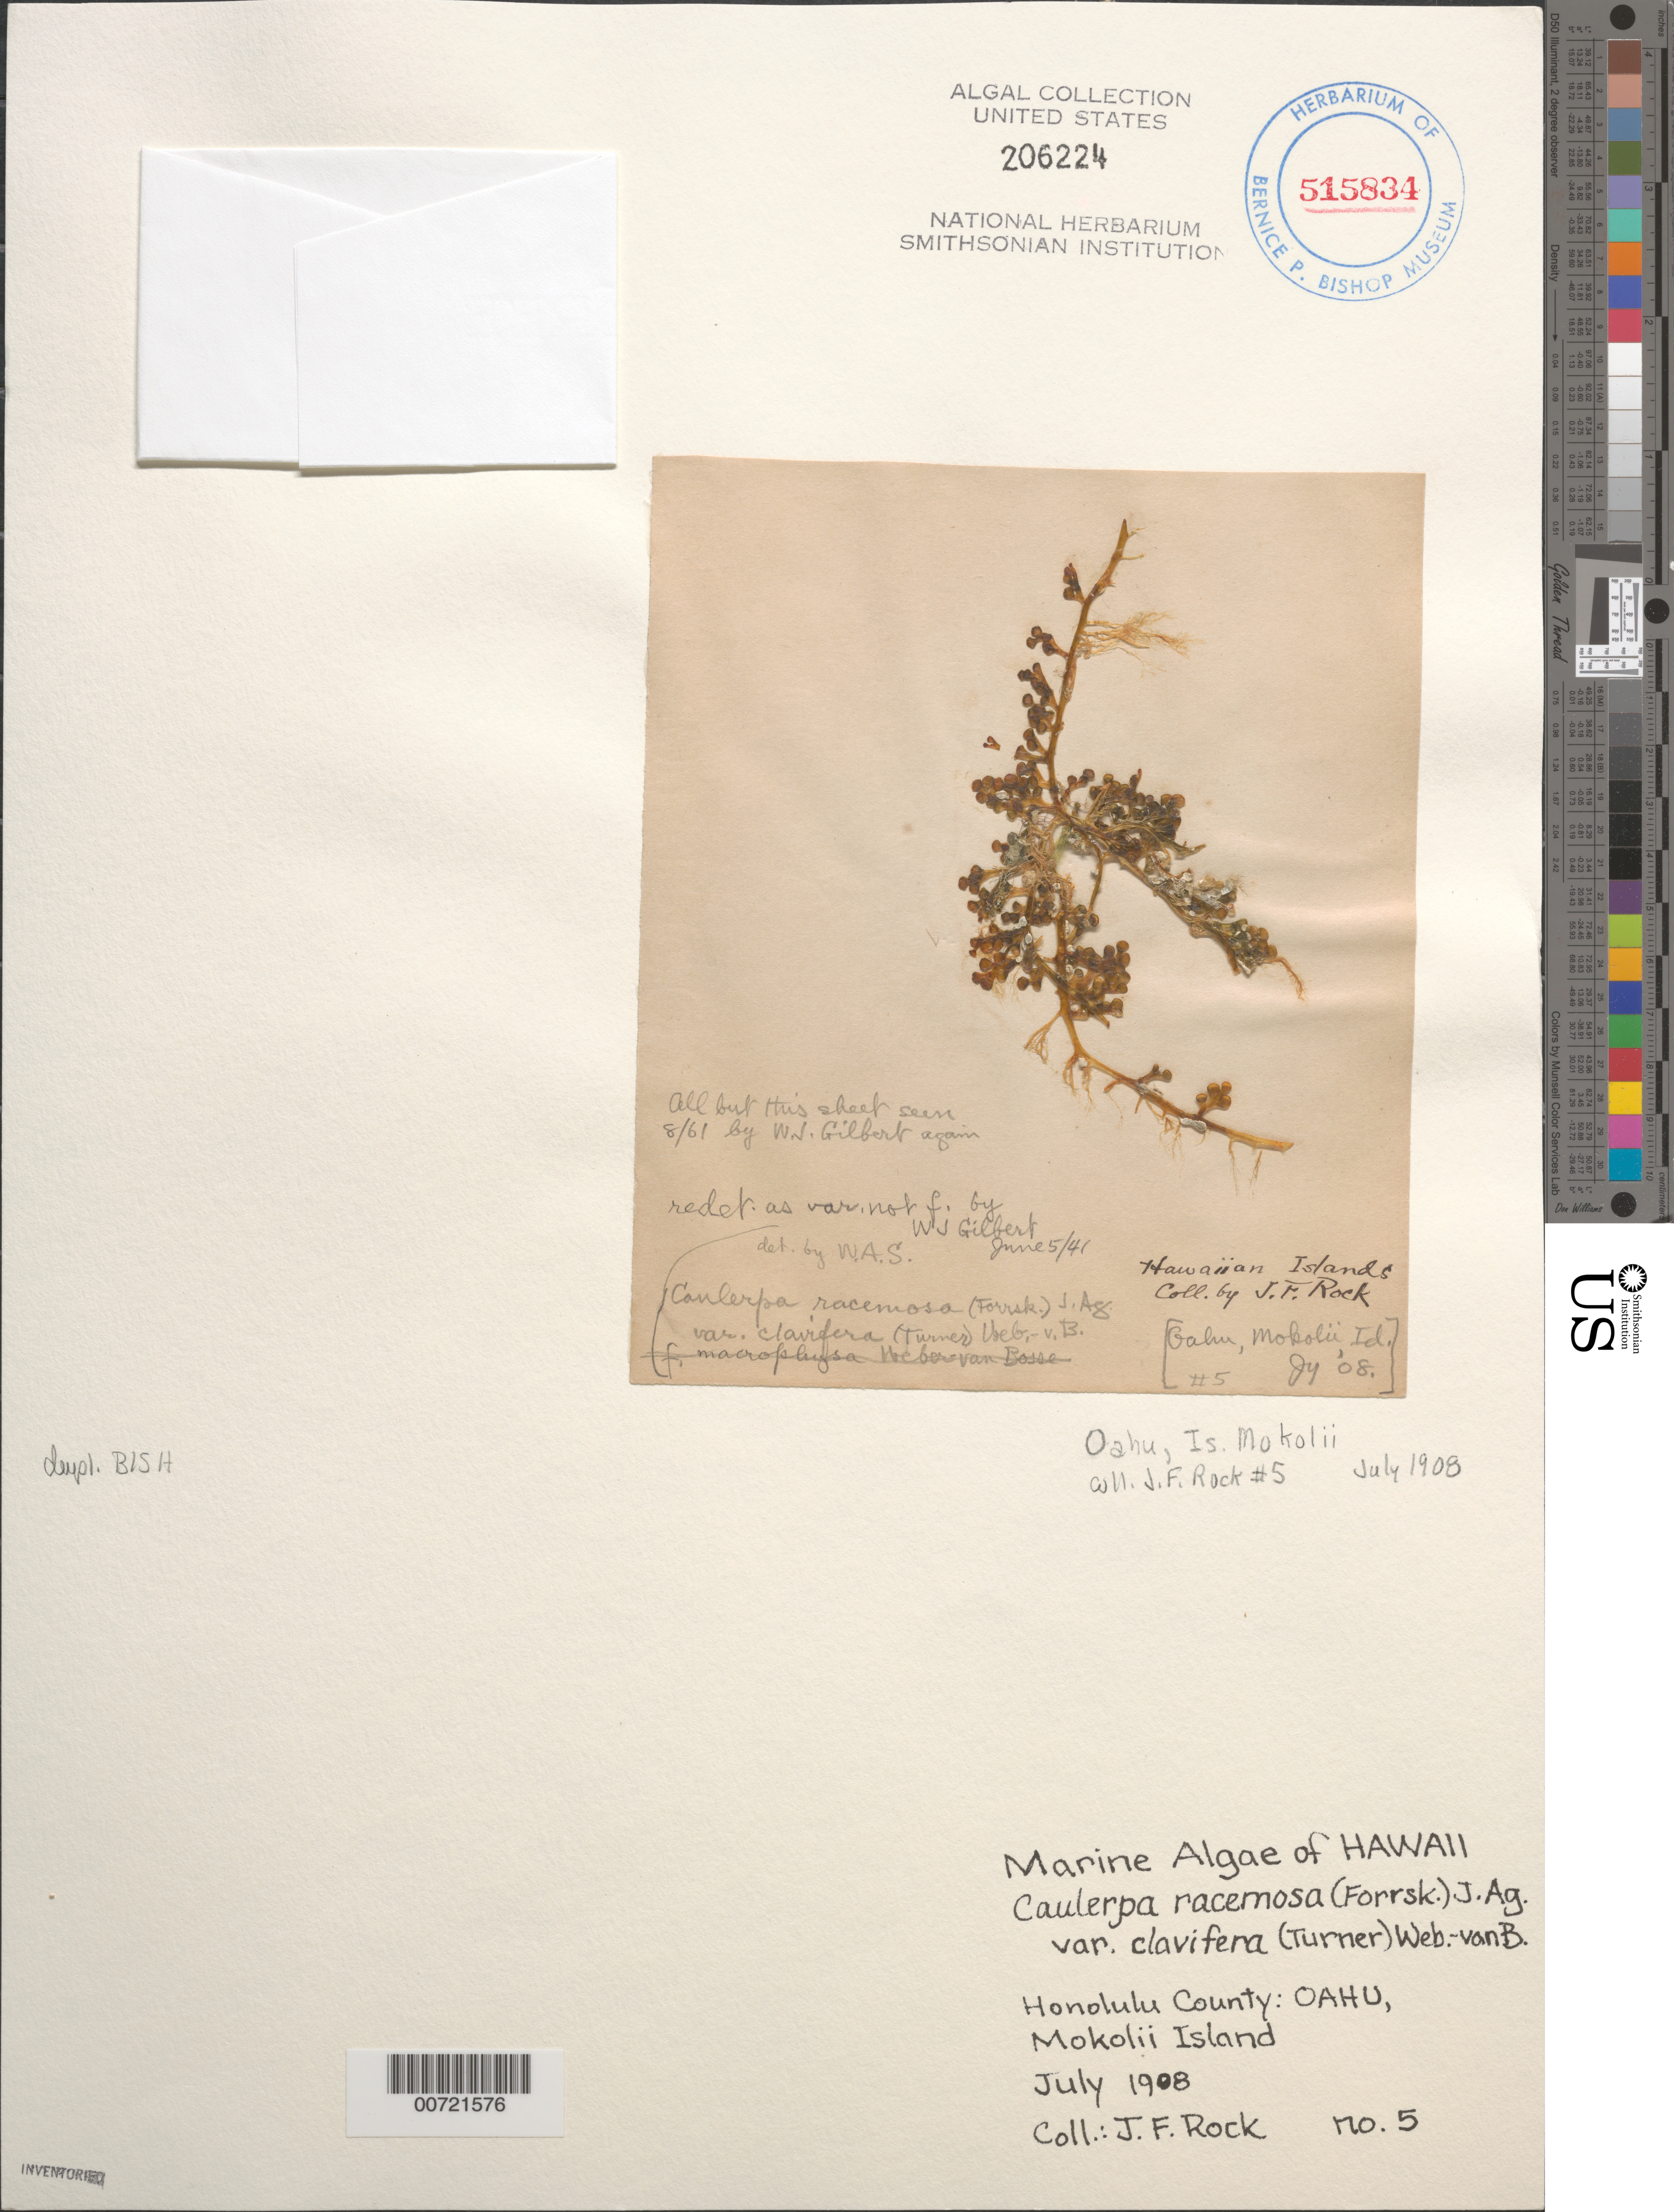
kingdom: Plantae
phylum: Chlorophyta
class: Ulvophyceae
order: Bryopsidales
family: Caulerpaceae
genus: Caulerpa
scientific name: Caulerpa racemosa var. clavifera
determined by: Gilbert, W. J.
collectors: J. F. Rock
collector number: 5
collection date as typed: Jul 1908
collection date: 1908-07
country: United States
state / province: Hawaii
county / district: Honolulu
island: Oahu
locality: Mokolii Island [Chinaman's Hat]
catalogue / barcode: US 206224